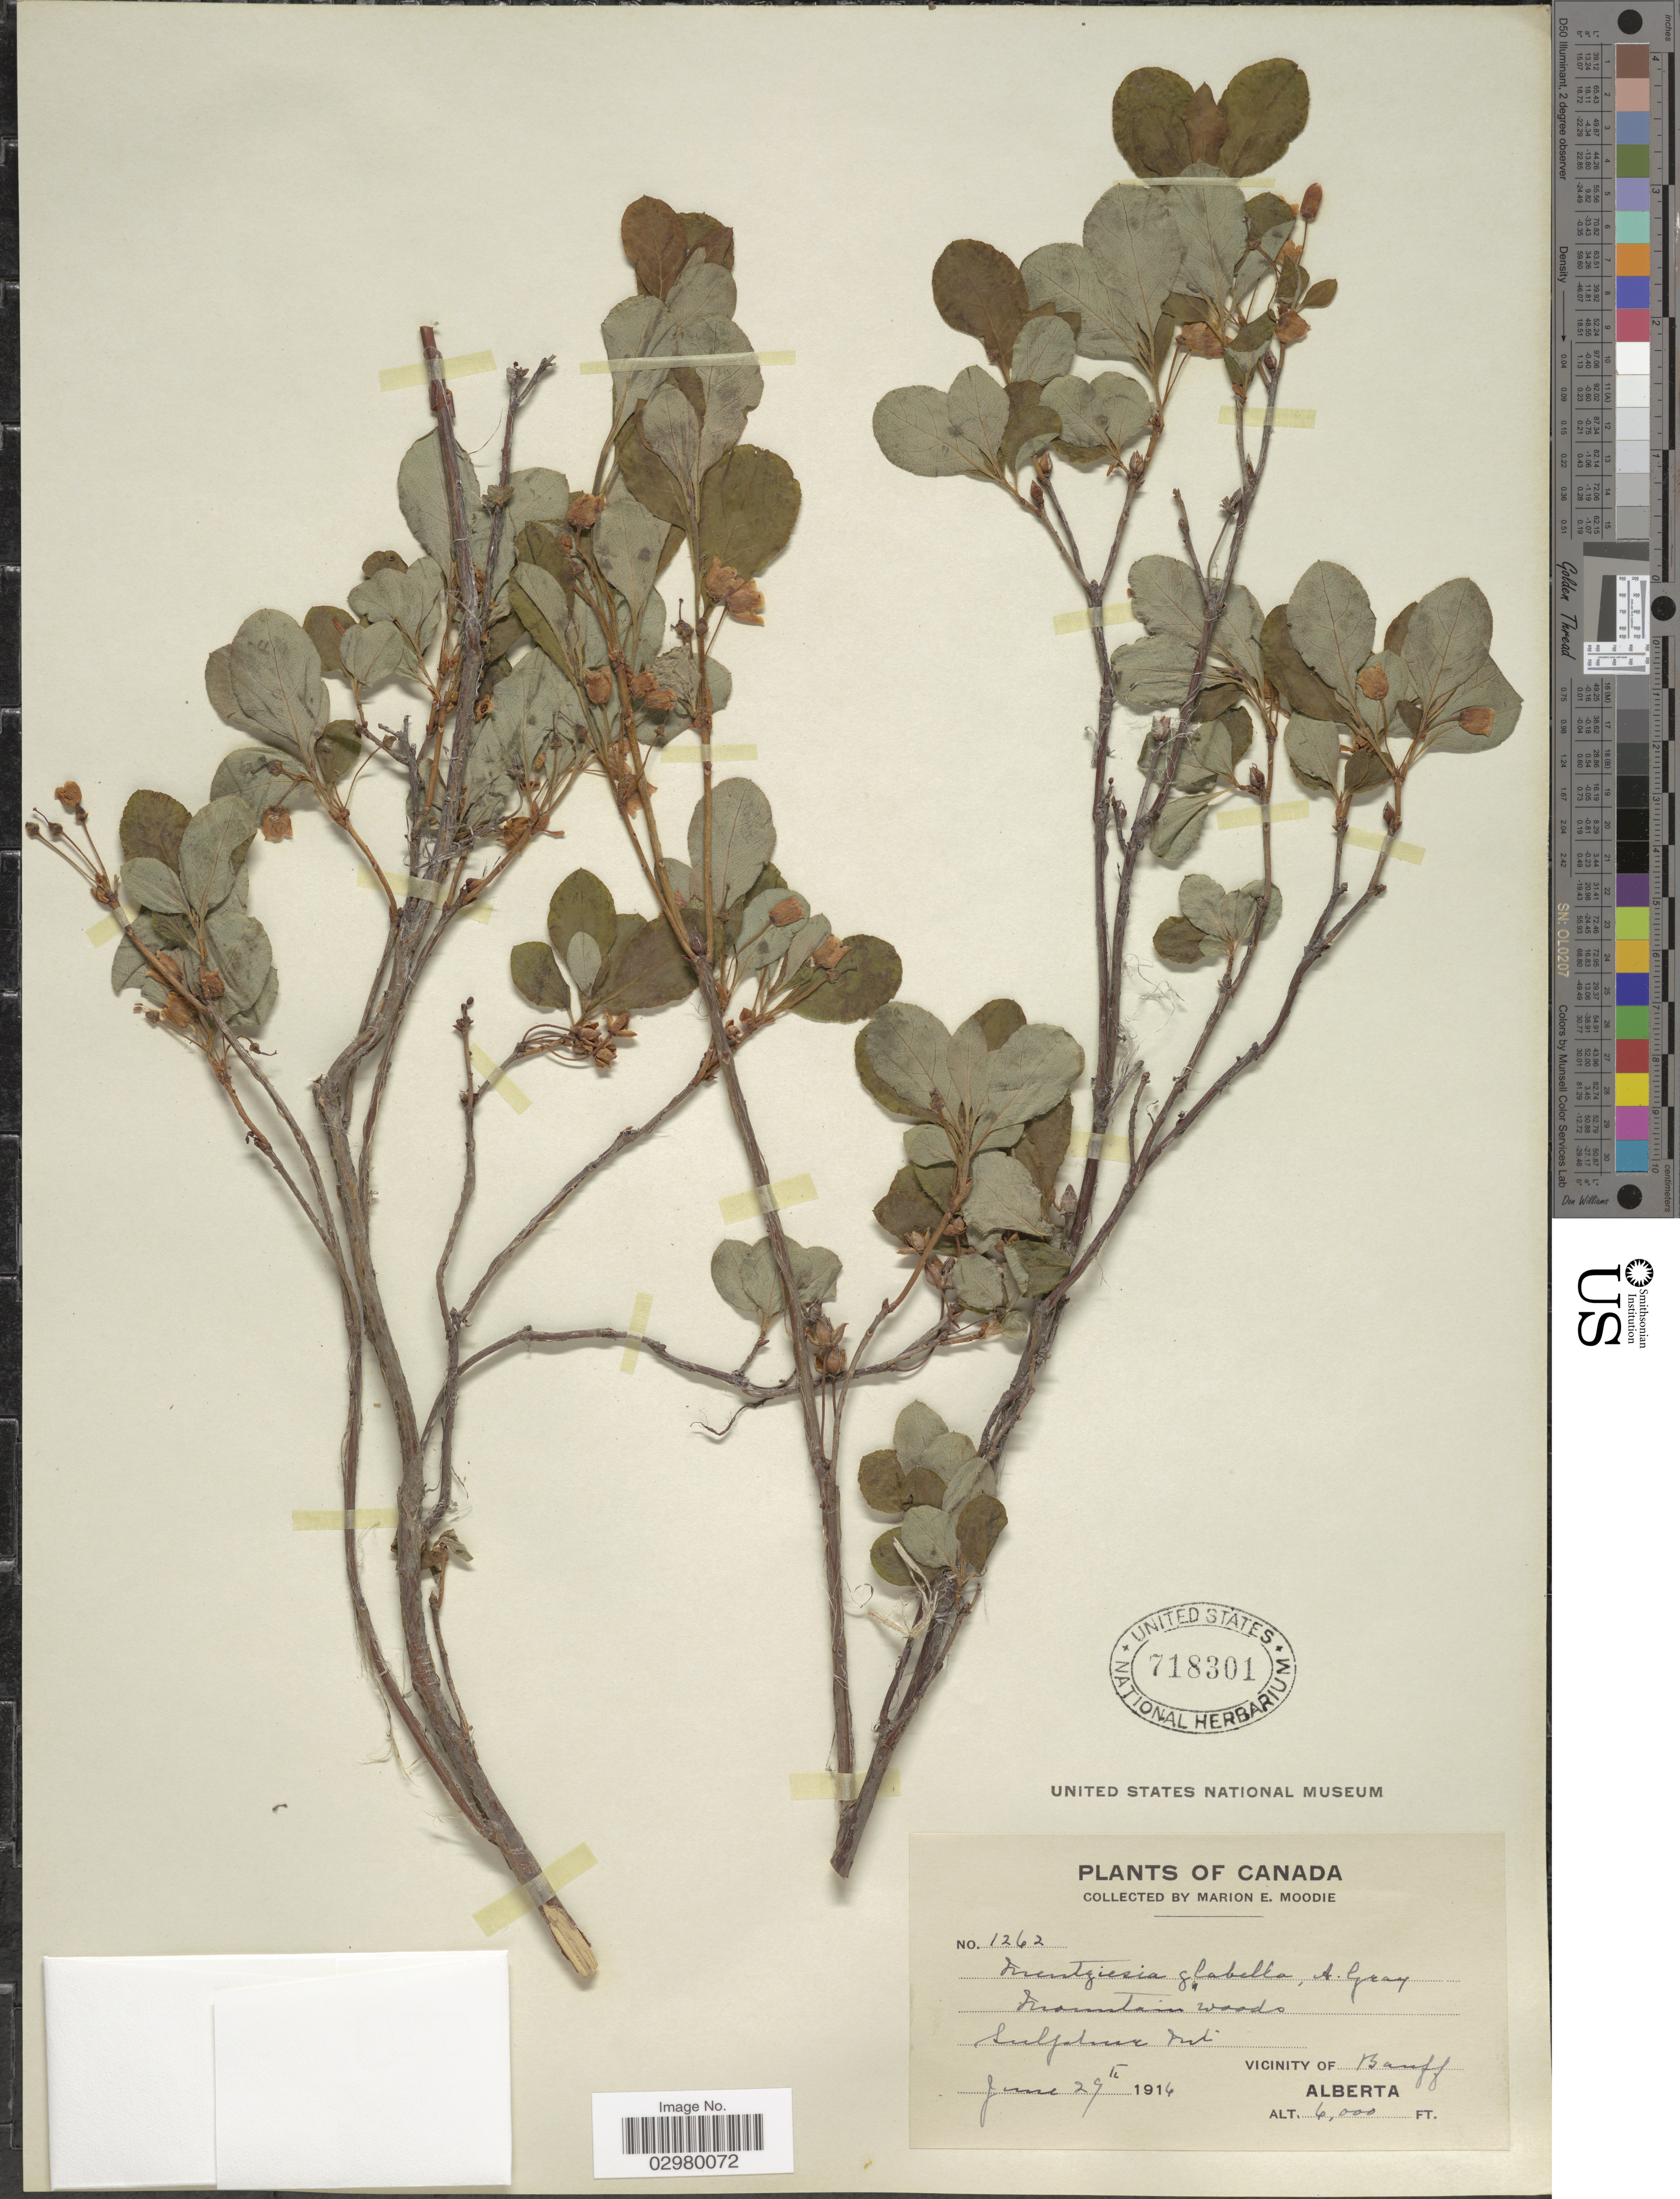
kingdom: Plantae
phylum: Tracheophyta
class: Magnoliopsida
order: Ericales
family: Ericaceae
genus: Menziesia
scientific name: Menziesia ferruginea subsp. glabella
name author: (A. Gray) Calder & Roy L. Taylor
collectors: M. E. Moodie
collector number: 1262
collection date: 1914-06-29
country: Canada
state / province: Alberta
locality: Mountain woods. Sulphur Mt. Vicinity of Banff.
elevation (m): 1829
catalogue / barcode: US 718301